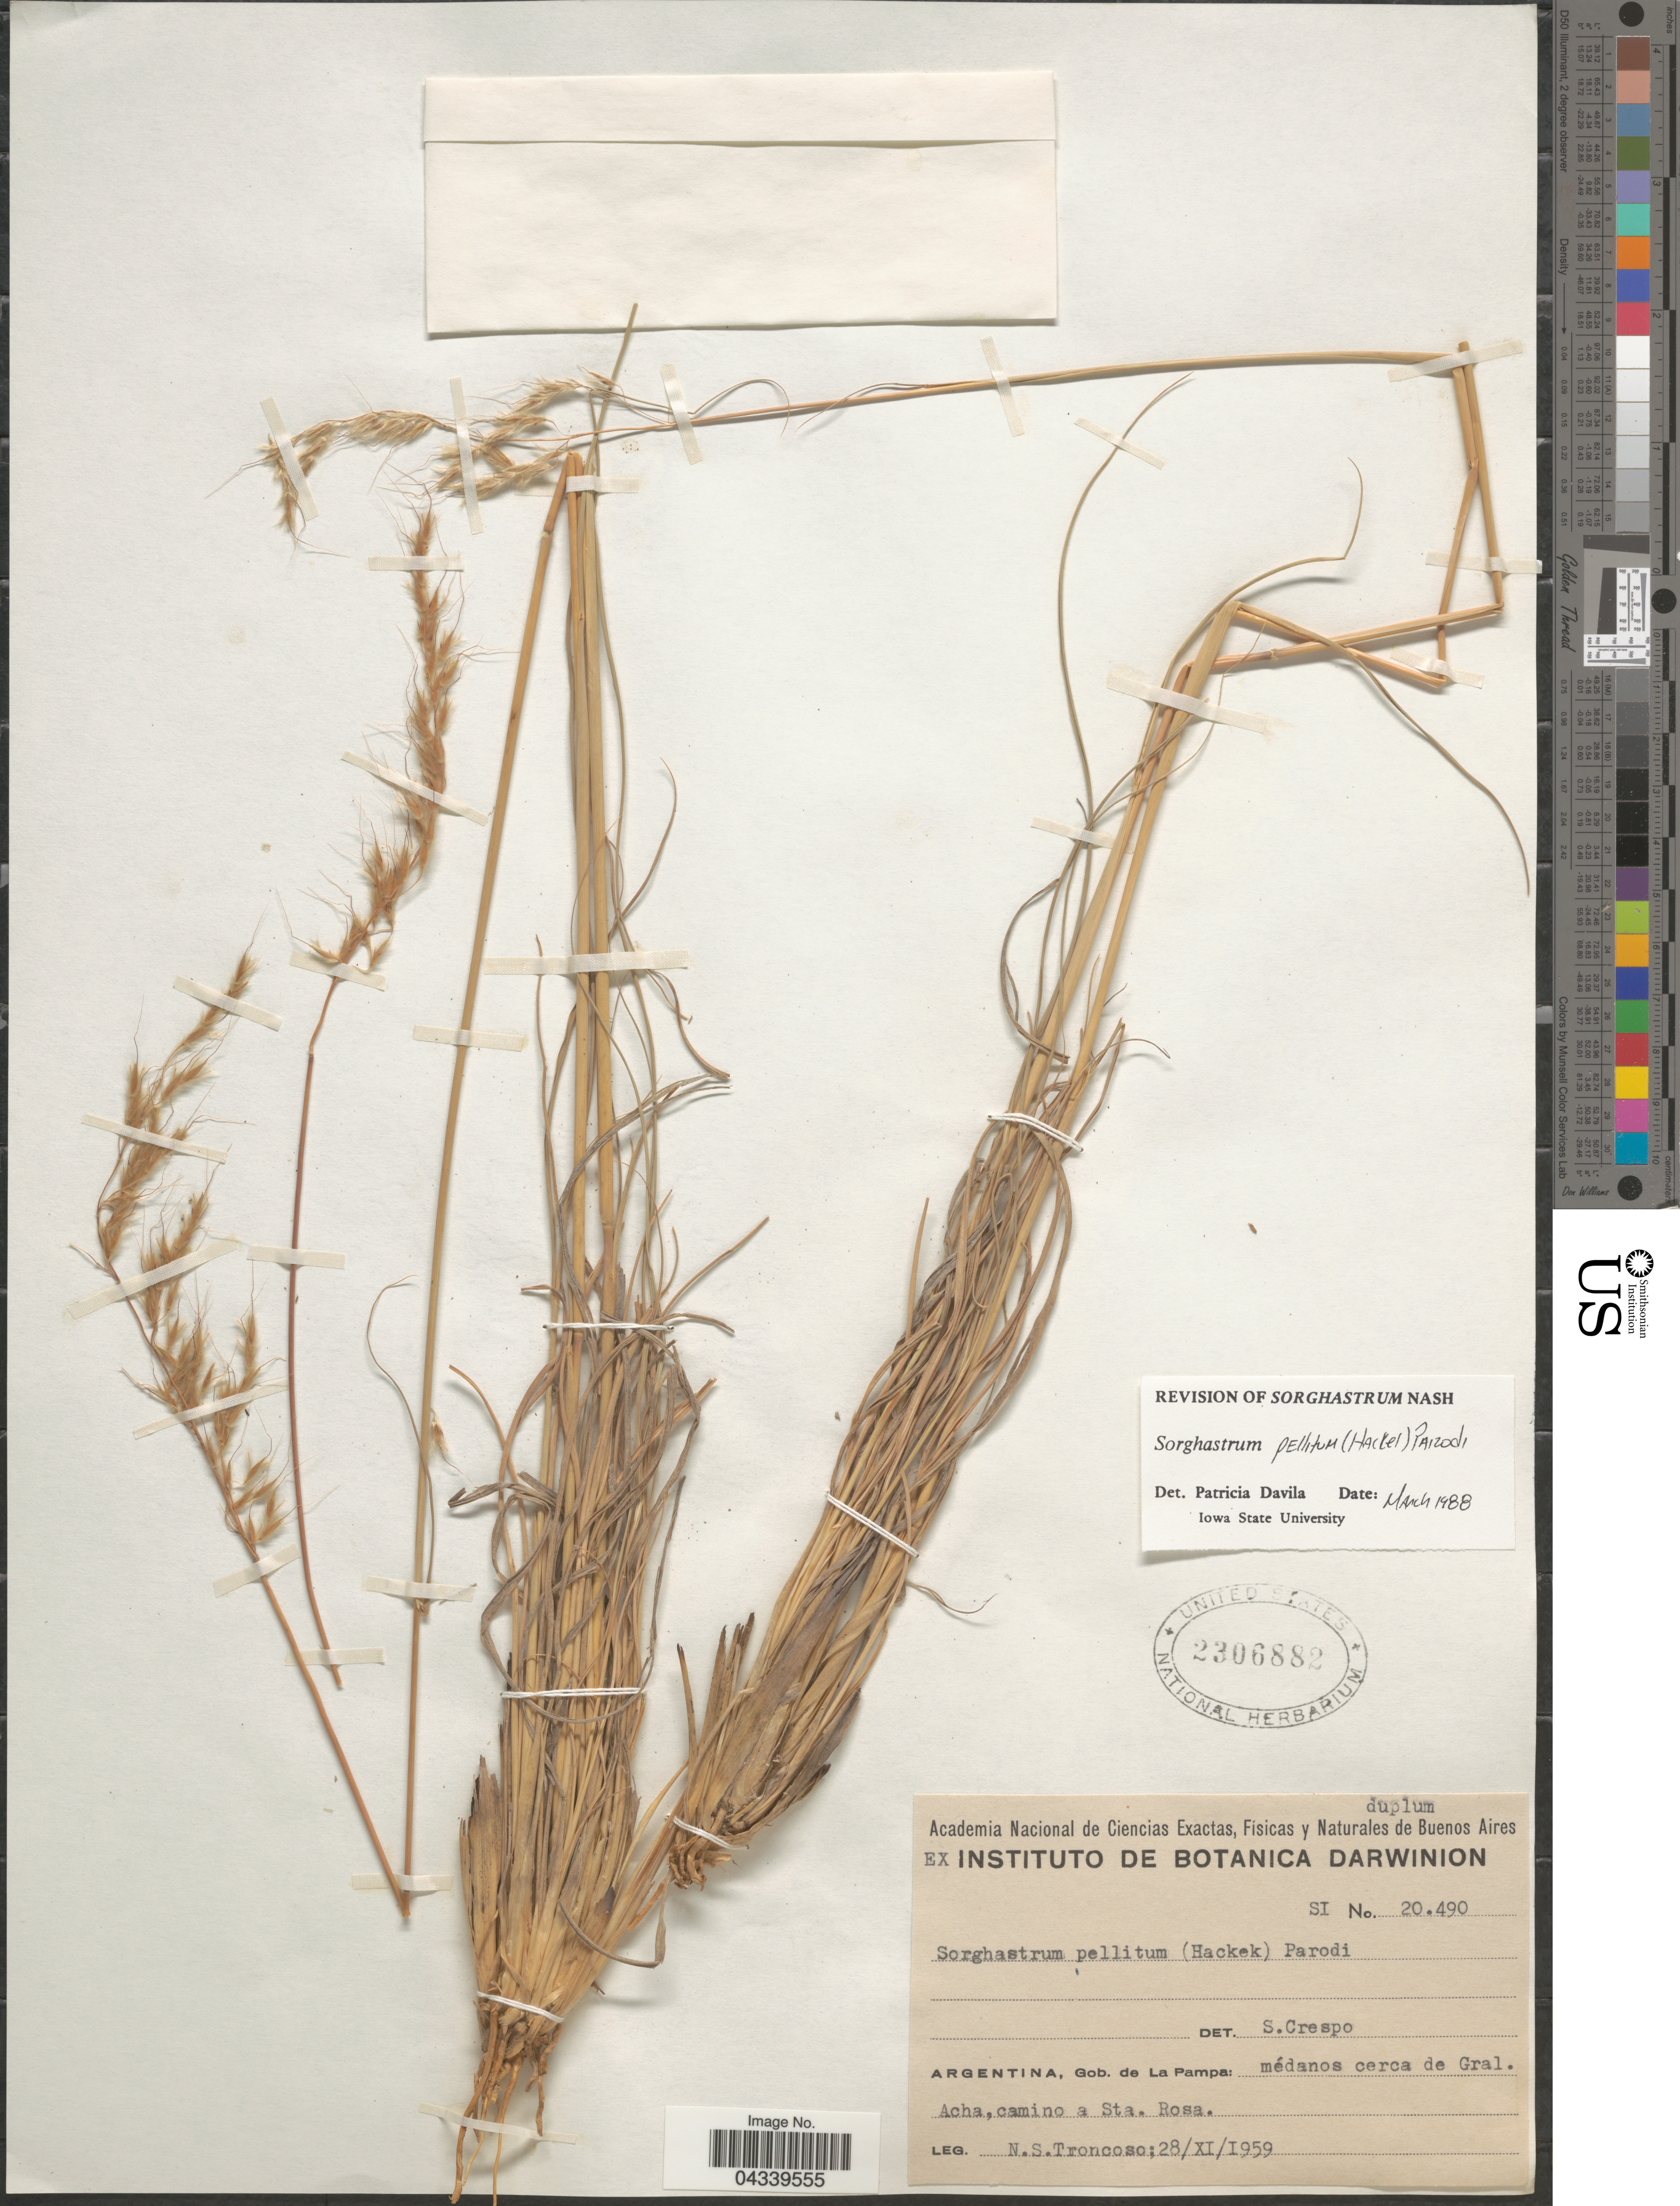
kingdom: Plantae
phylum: Tracheophyta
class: Liliopsida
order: Poales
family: Poaceae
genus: Sorghastrum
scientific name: Sorghastrum pellitum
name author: (Hack.) Parodi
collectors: N. Troncoso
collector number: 20490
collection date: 1959-11-28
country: Argentina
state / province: La Pampa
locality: Gob. de La Pampa: médanos cerca de Gral. Acha, camino a Sta. Rosa.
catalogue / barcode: US 2306882